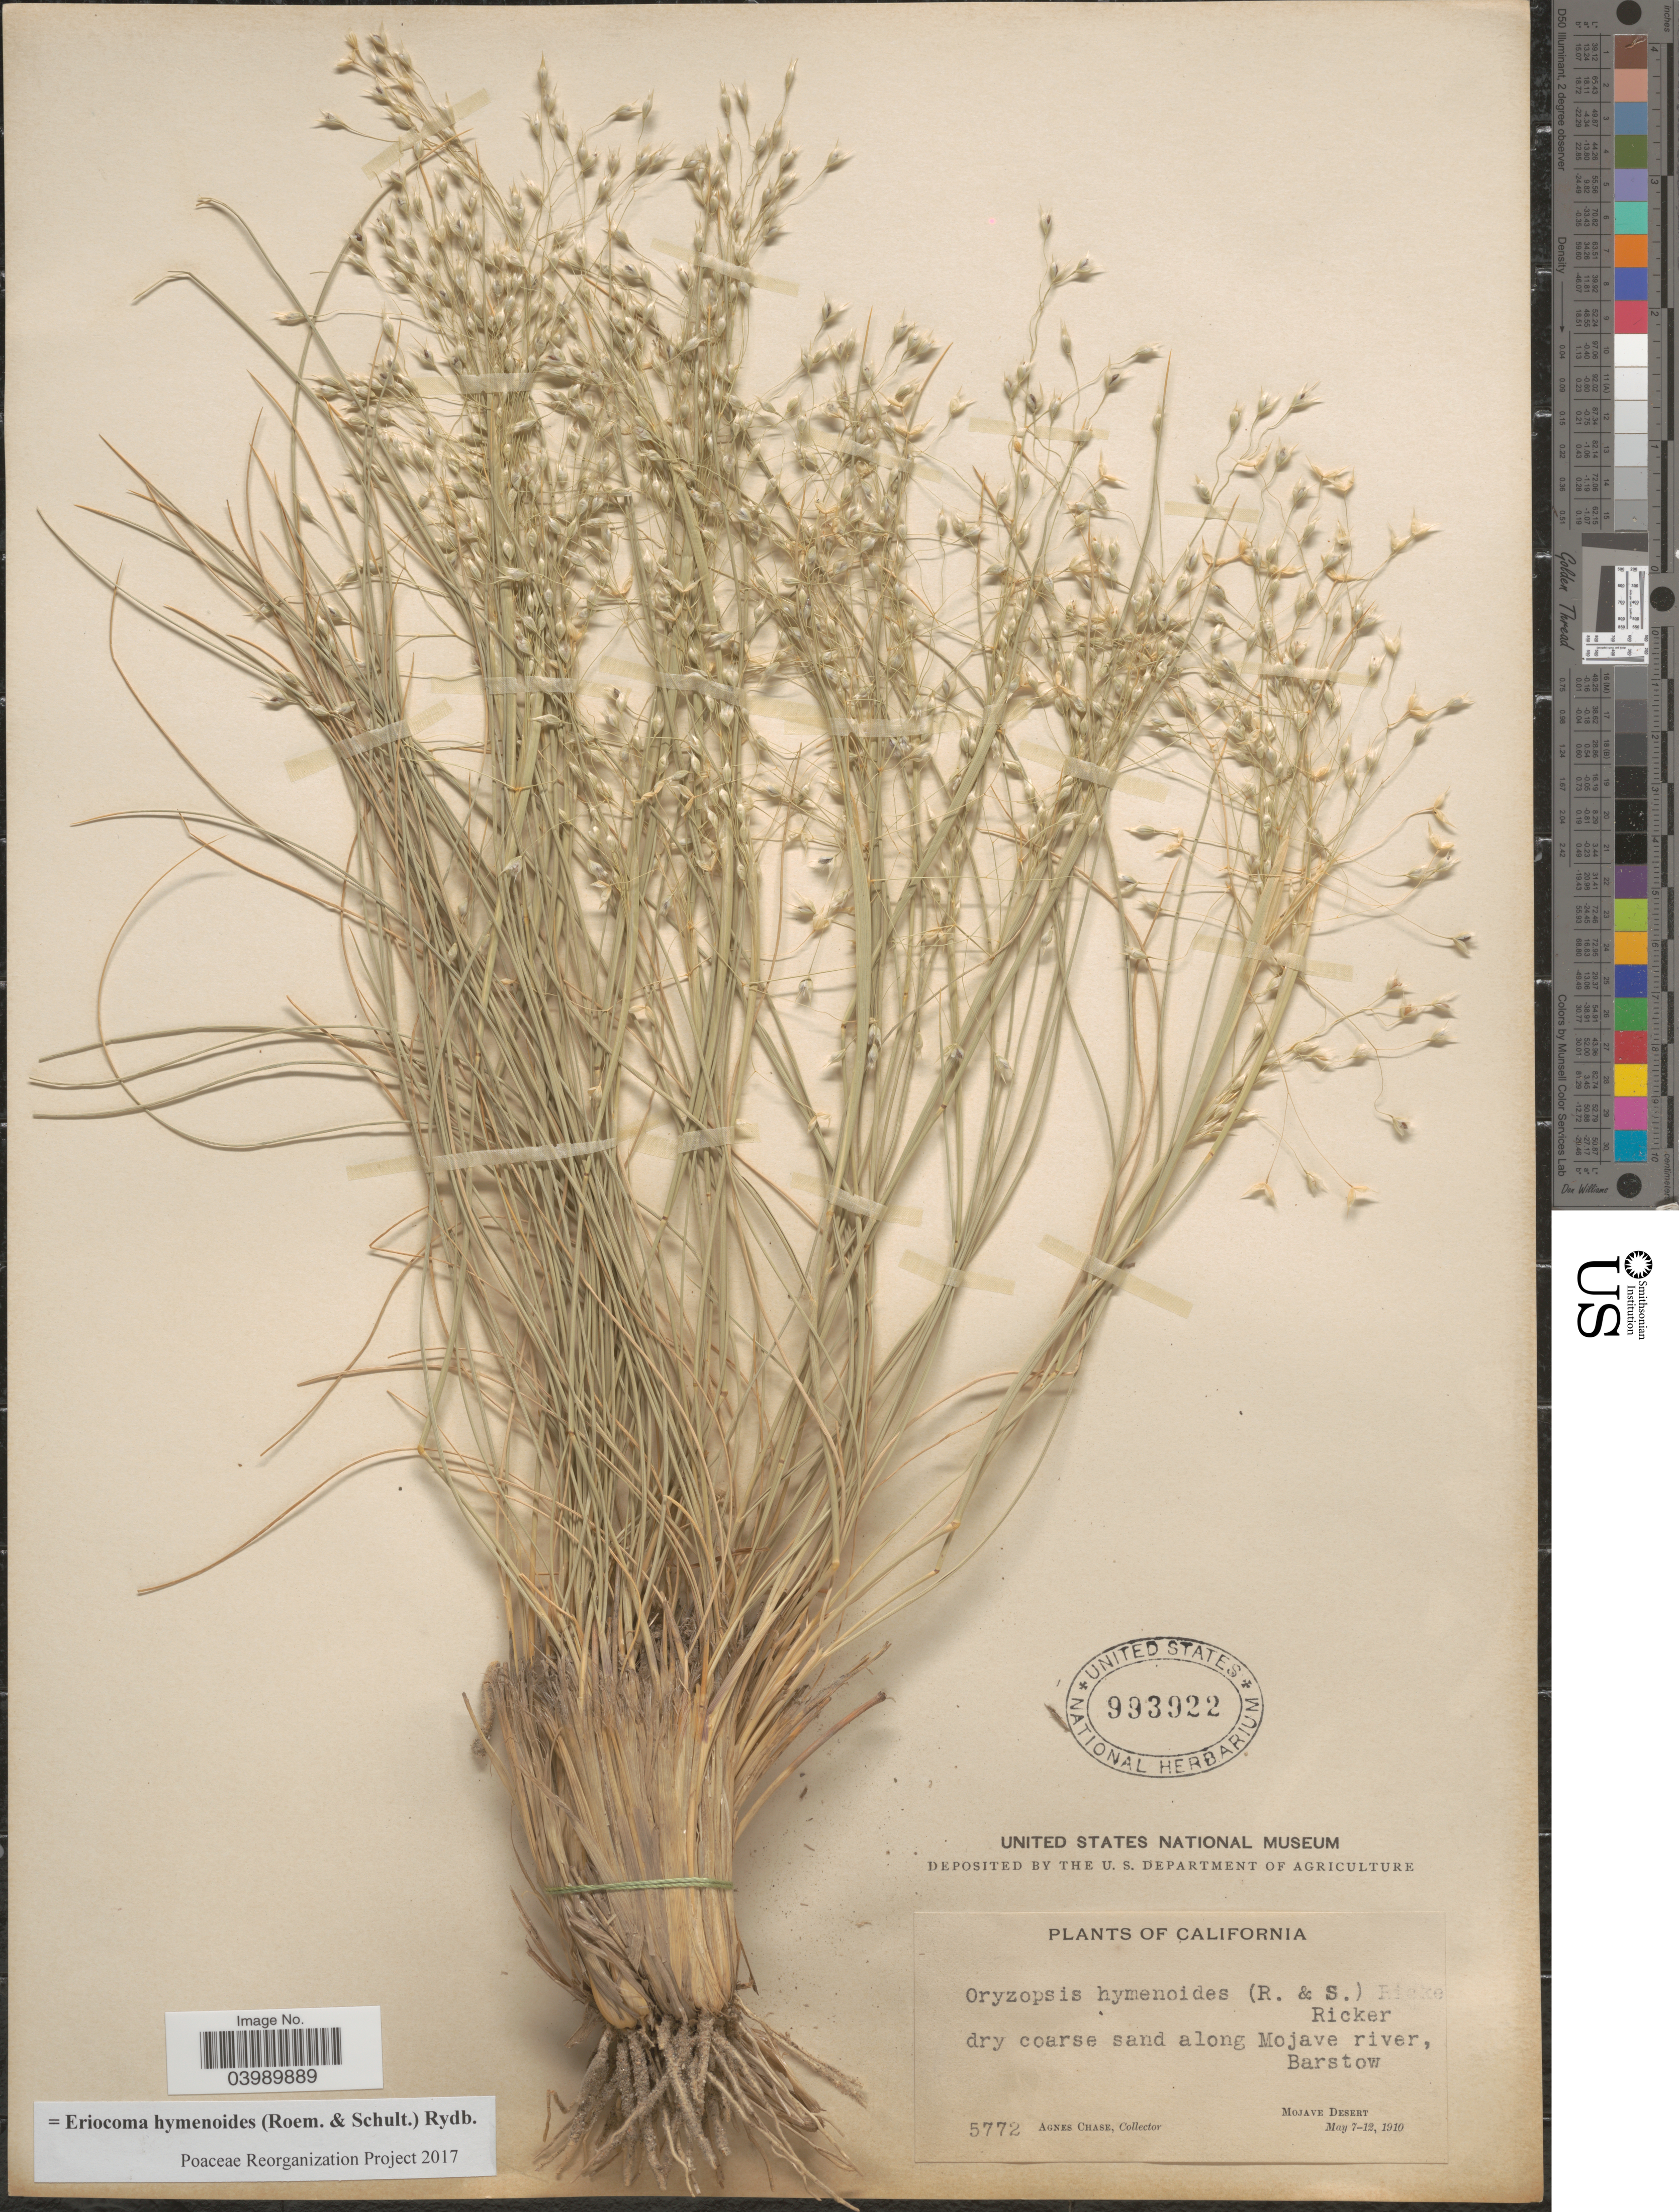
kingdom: Plantae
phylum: Tracheophyta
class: Liliopsida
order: Poales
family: Poaceae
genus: Eriocoma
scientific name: Eriocoma hymenoides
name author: (Roem. & Schult.) Rydb.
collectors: A. Chase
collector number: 5772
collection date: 1910-05-07/1910-05-12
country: United States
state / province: California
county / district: San Bernardino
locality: Dry coarse sand along Mojave river, Barstow. Mojave Desert.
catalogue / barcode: US 993922